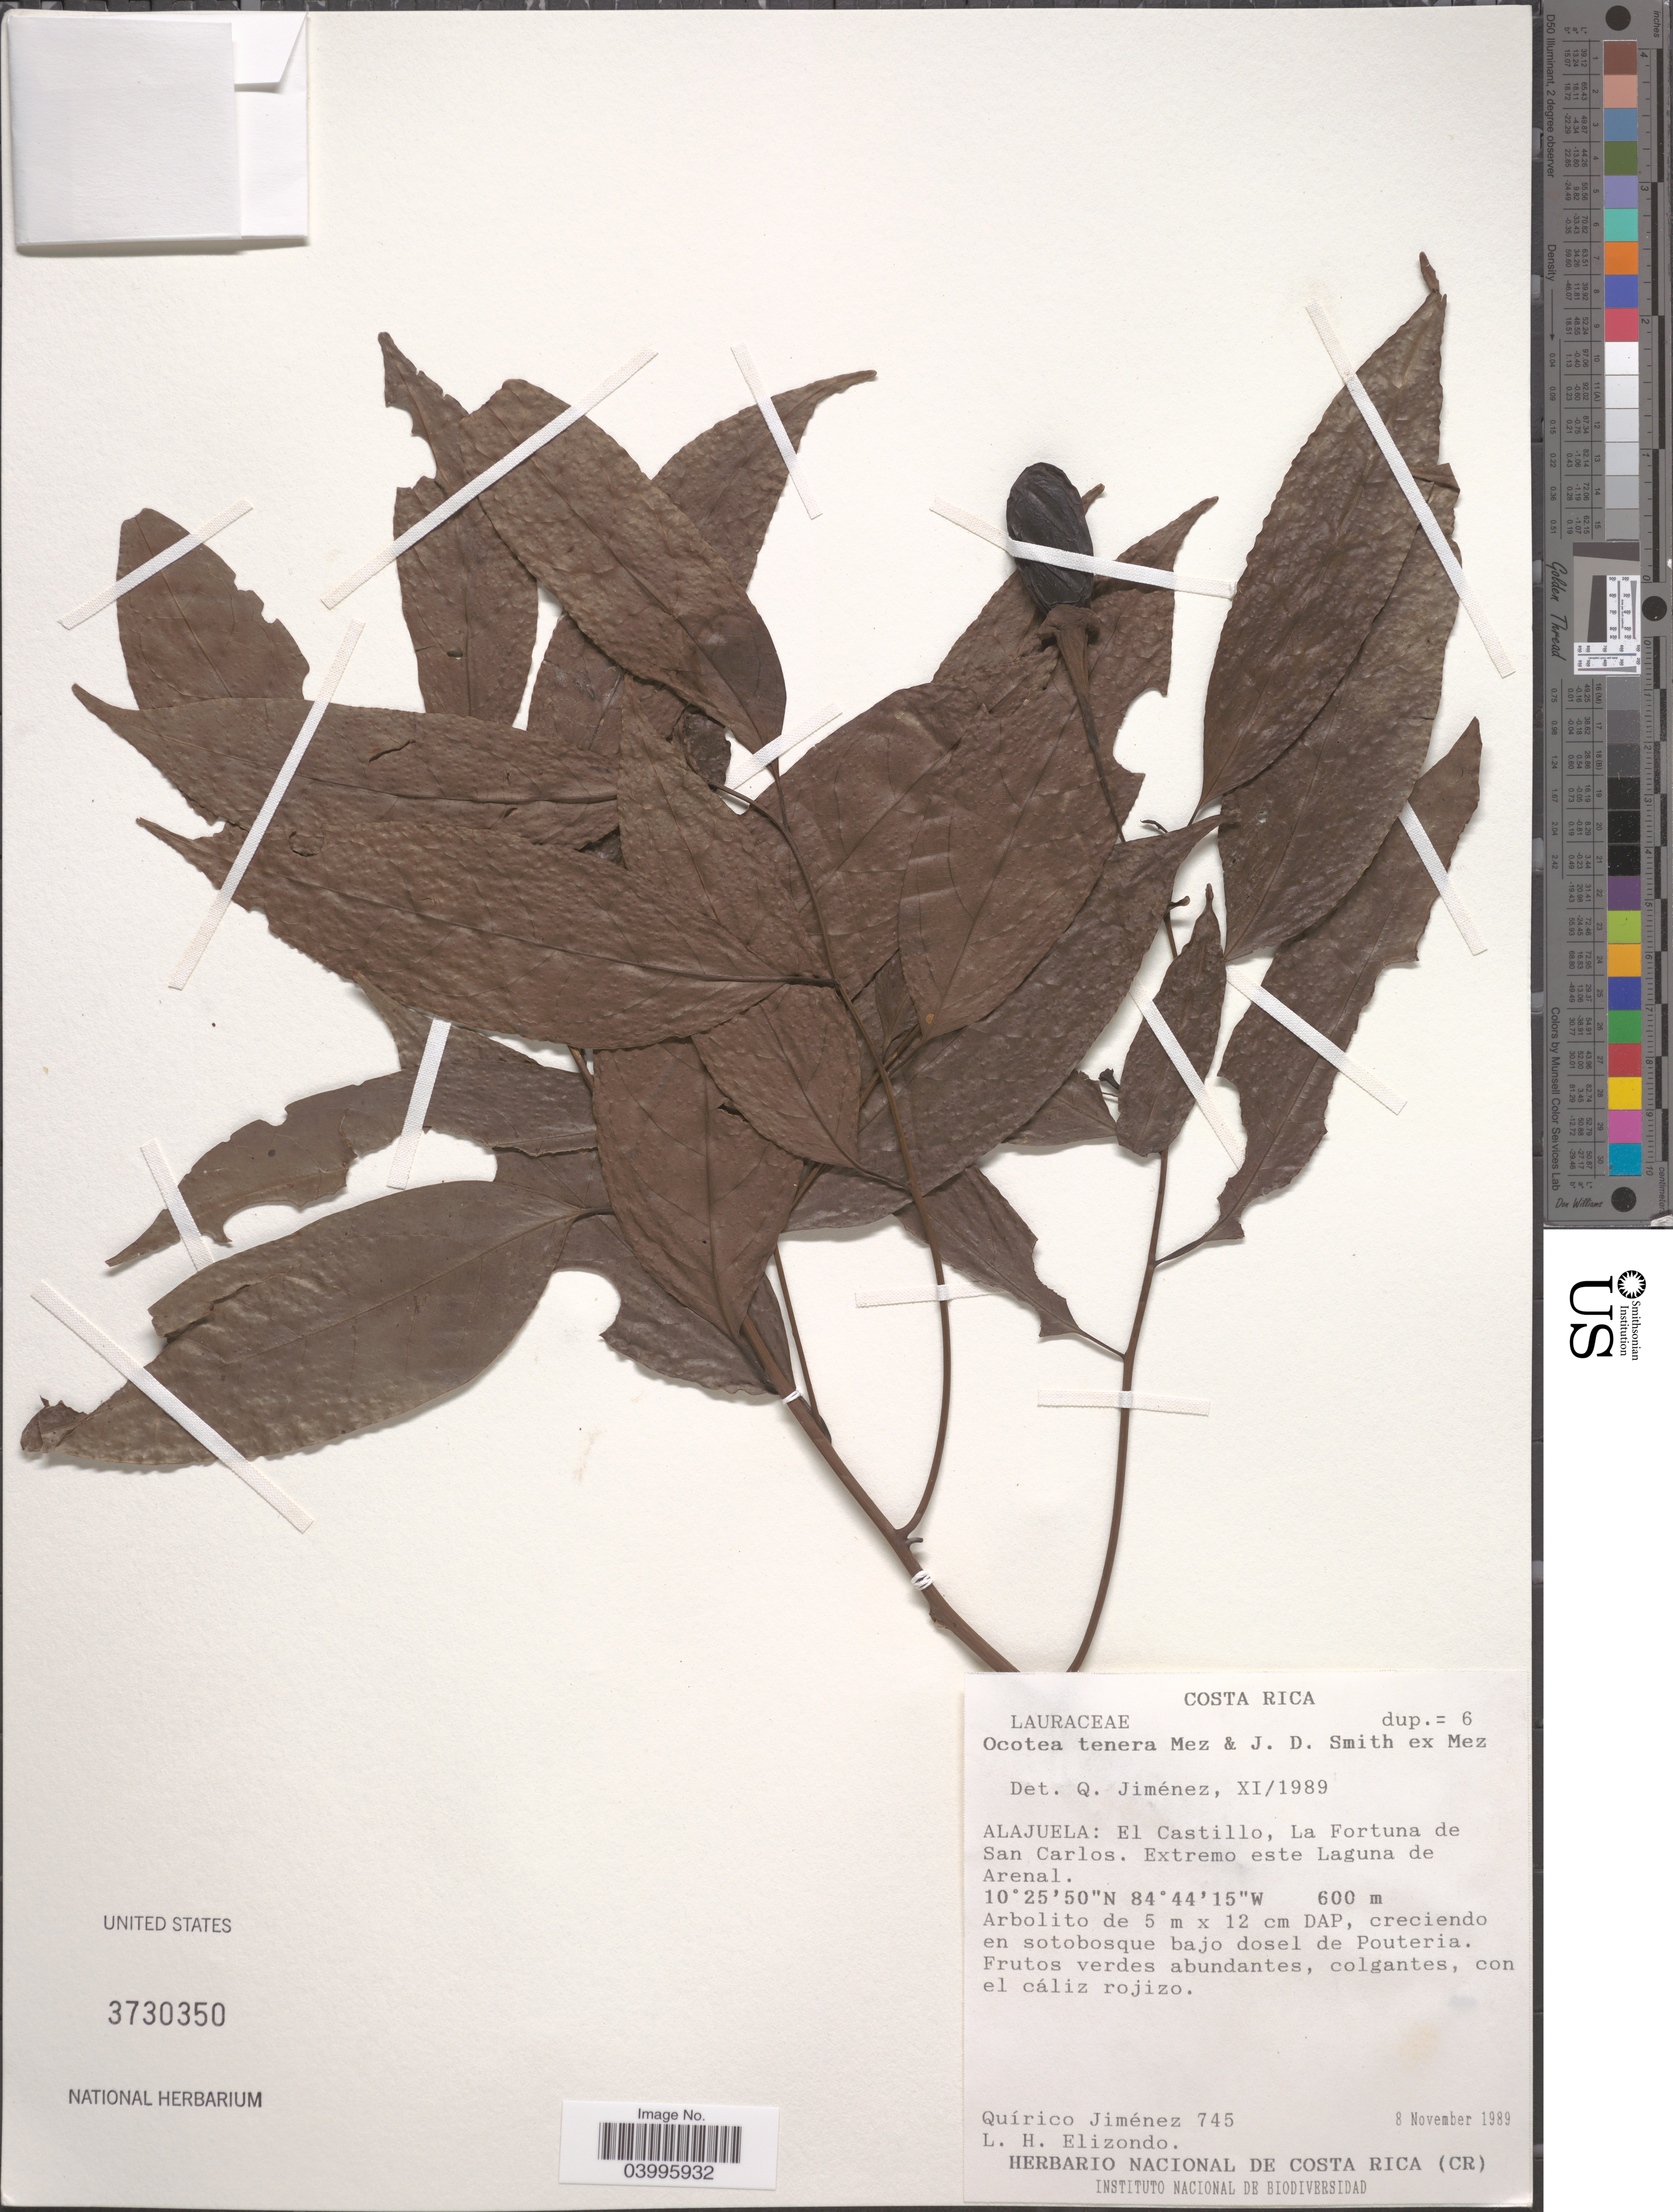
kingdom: Plantae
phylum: Tracheophyta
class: Magnoliopsida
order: Laurales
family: Lauraceae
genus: Ocotea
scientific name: Ocotea tenera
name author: Mez & Donn. Sm.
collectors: Q. Jiménez Madrigal & L. Elizondo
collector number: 745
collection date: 1989-11-08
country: Costa Rica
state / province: Alajuela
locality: El Castillo, La Fortuna de San Carlos. Extremo este Laguna de Arenal.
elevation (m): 600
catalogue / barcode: US 3730350